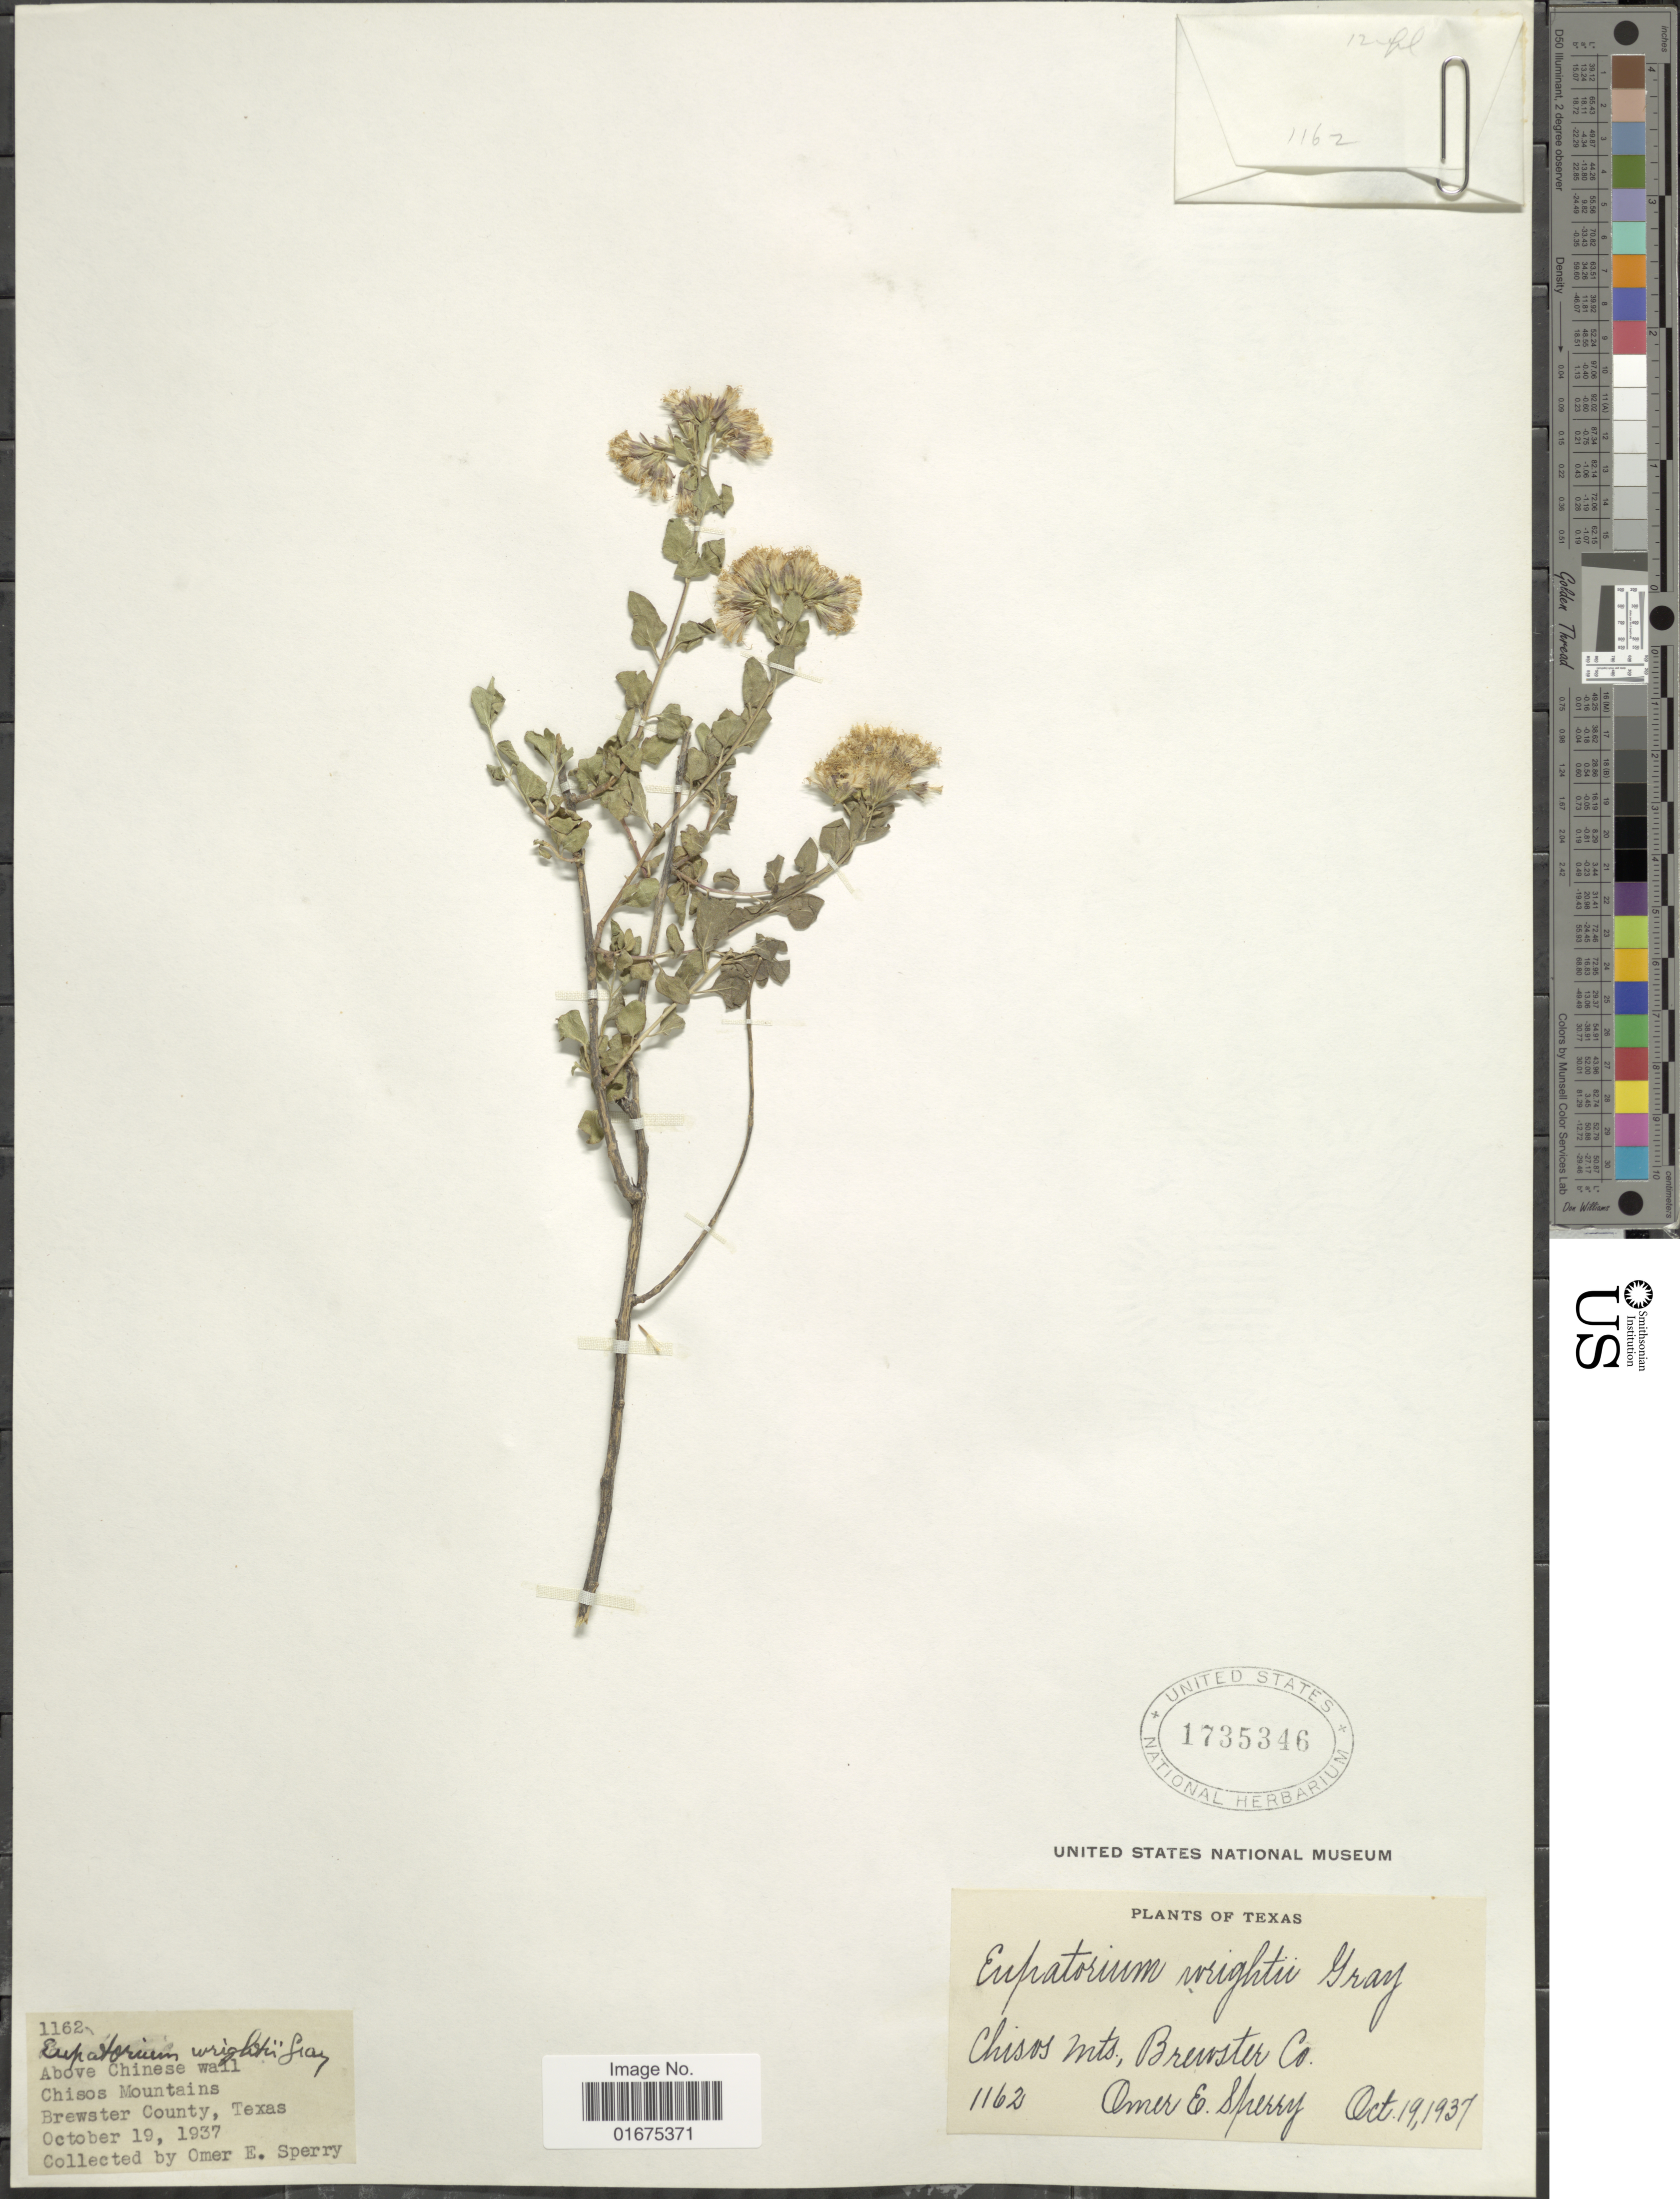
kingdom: Plantae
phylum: Tracheophyta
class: Magnoliopsida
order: Asterales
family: Asteraceae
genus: Ageratina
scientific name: Ageratina wrightii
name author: (A. Gray) R.M. King & H. Rob.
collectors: O. E. Sperry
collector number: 1162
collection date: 1937-10-19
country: United States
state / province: Texas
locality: Above Chinese Wall, Chisos Mountains, Brewster County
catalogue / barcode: US 1735346